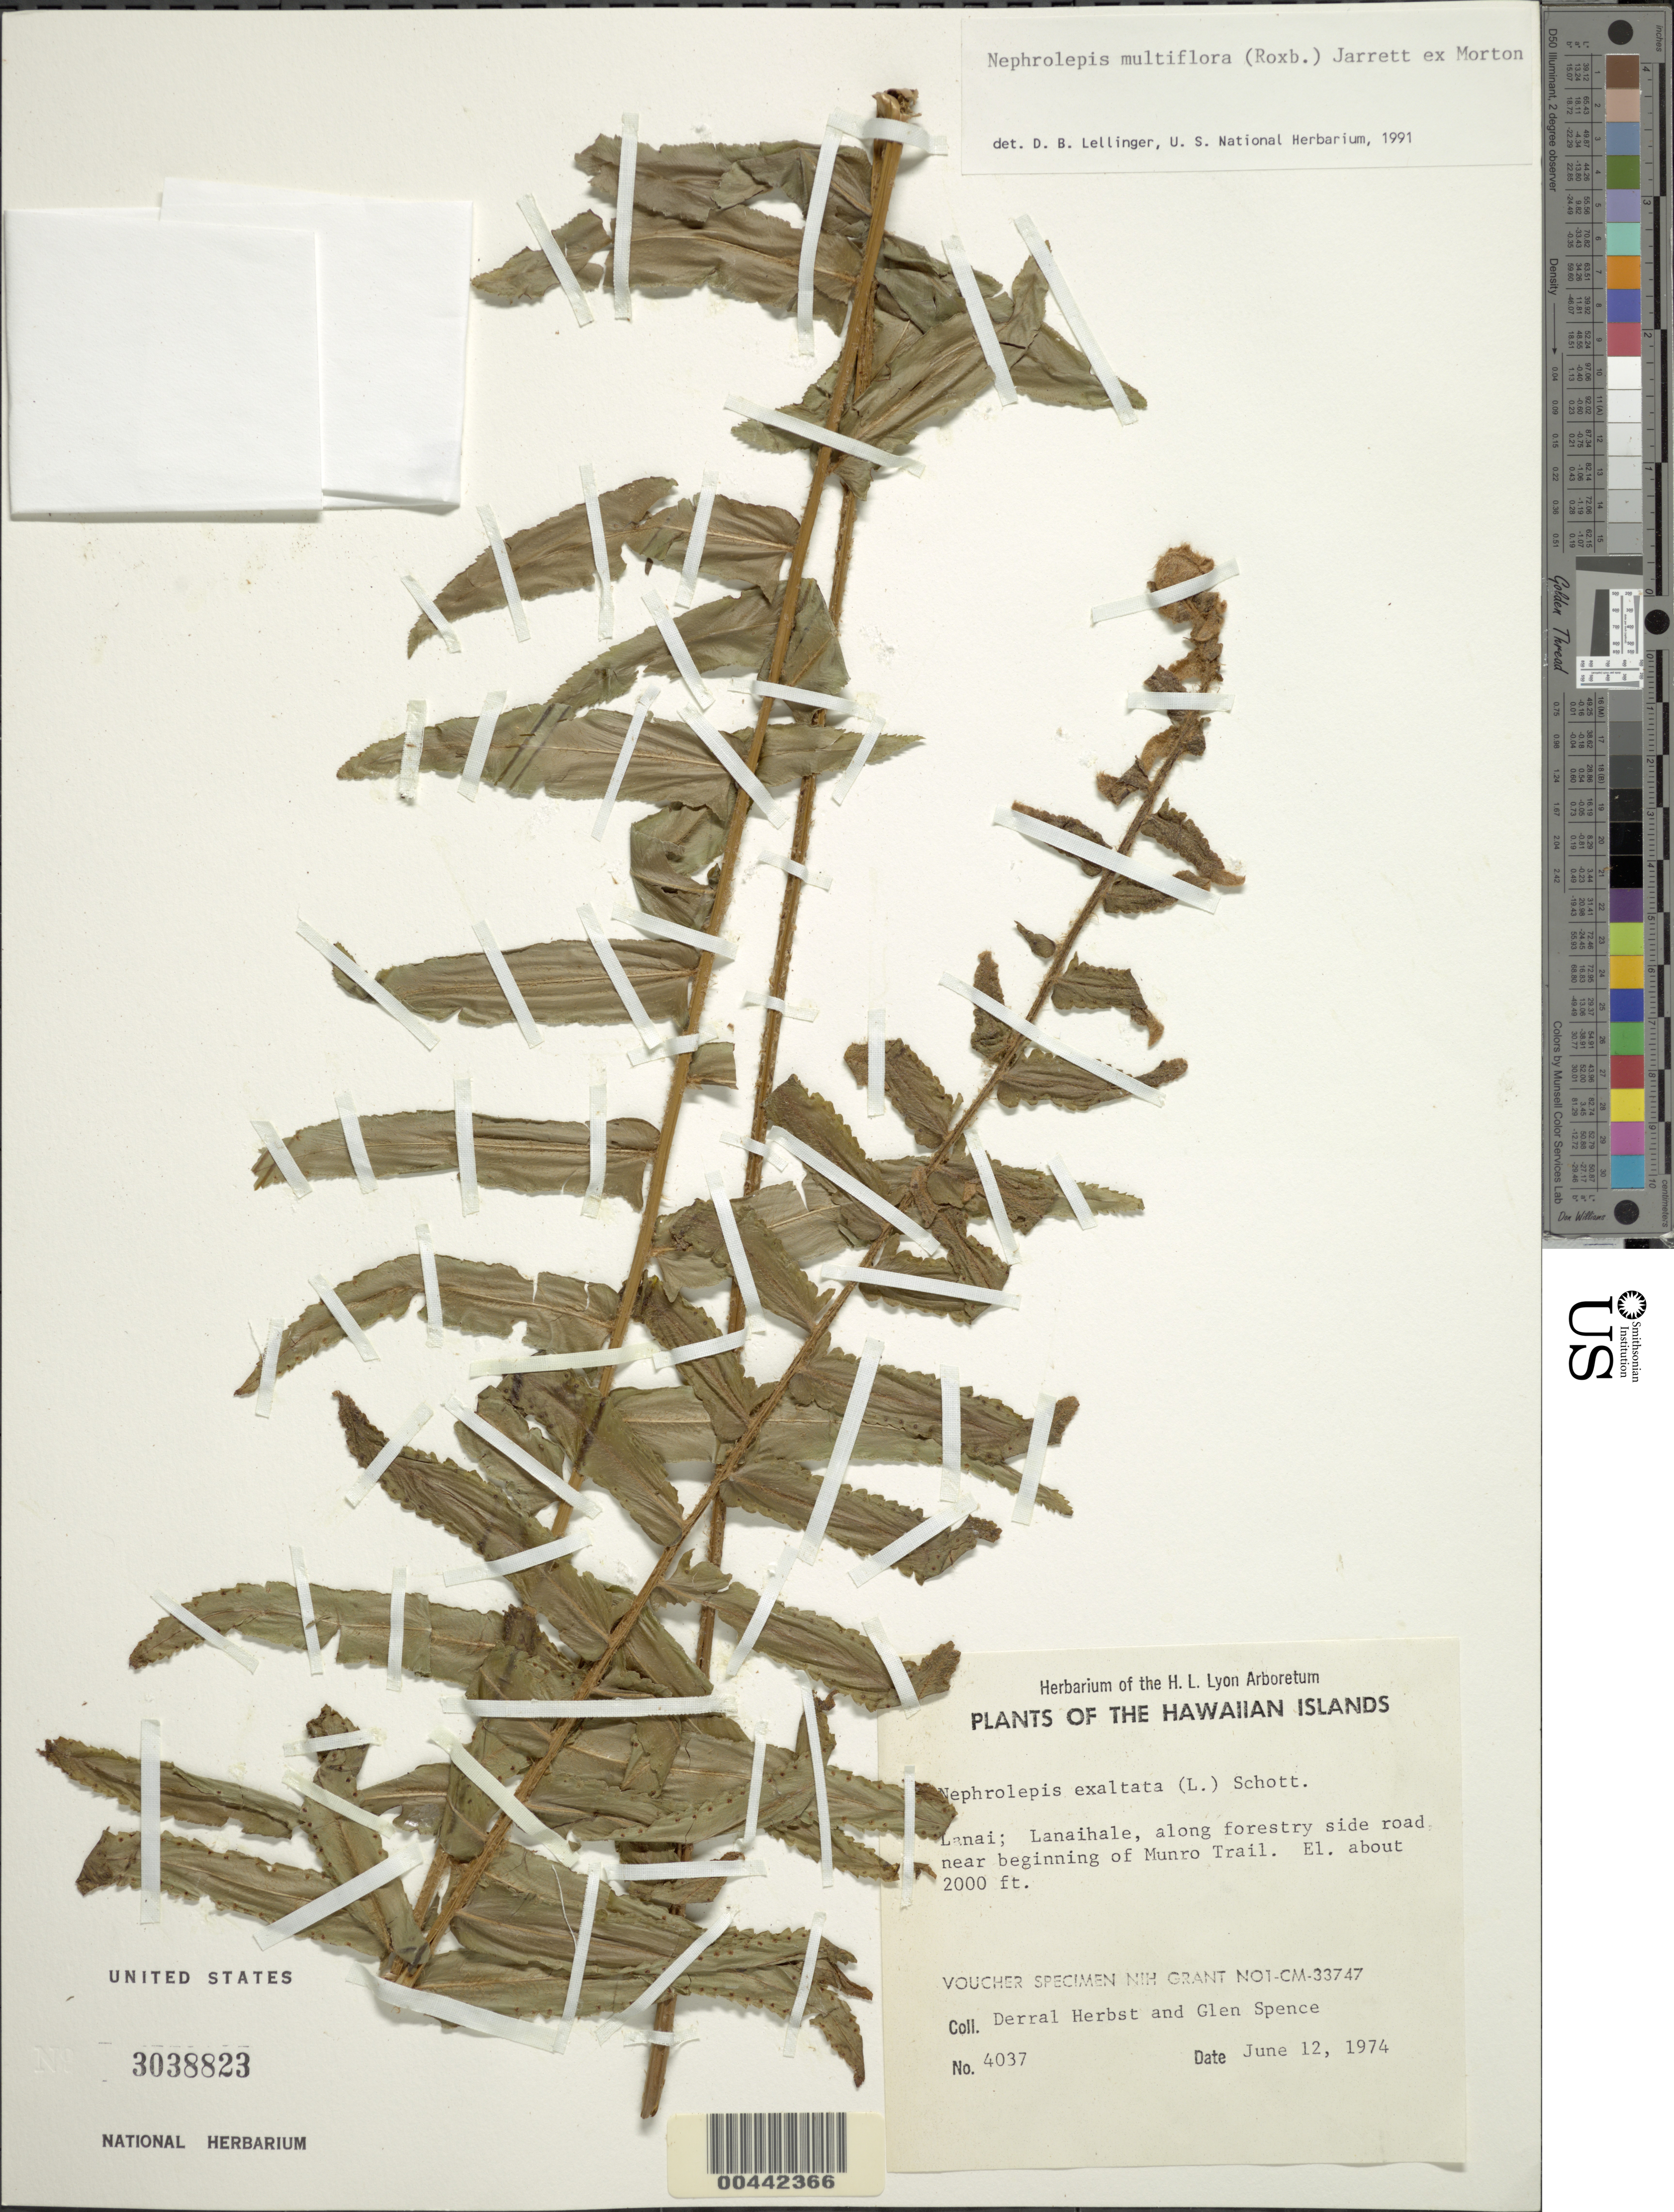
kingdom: Plantae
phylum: Tracheophyta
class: Polypodiopsida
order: Polypodiales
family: Nephrolepidaceae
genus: Nephrolepis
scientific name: Nephrolepis multiflora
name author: (Roxb.) F.M. Jarrett ex C.V. Morton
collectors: D. R. Herbst & G. Spence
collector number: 4037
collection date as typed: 12 Jun 1974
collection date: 1974-06-12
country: United States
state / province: Hawaii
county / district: Maui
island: Lana'i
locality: Lanai; Lanaihale, along forestry side road near beginning of Munro Trail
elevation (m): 610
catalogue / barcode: US 3038823